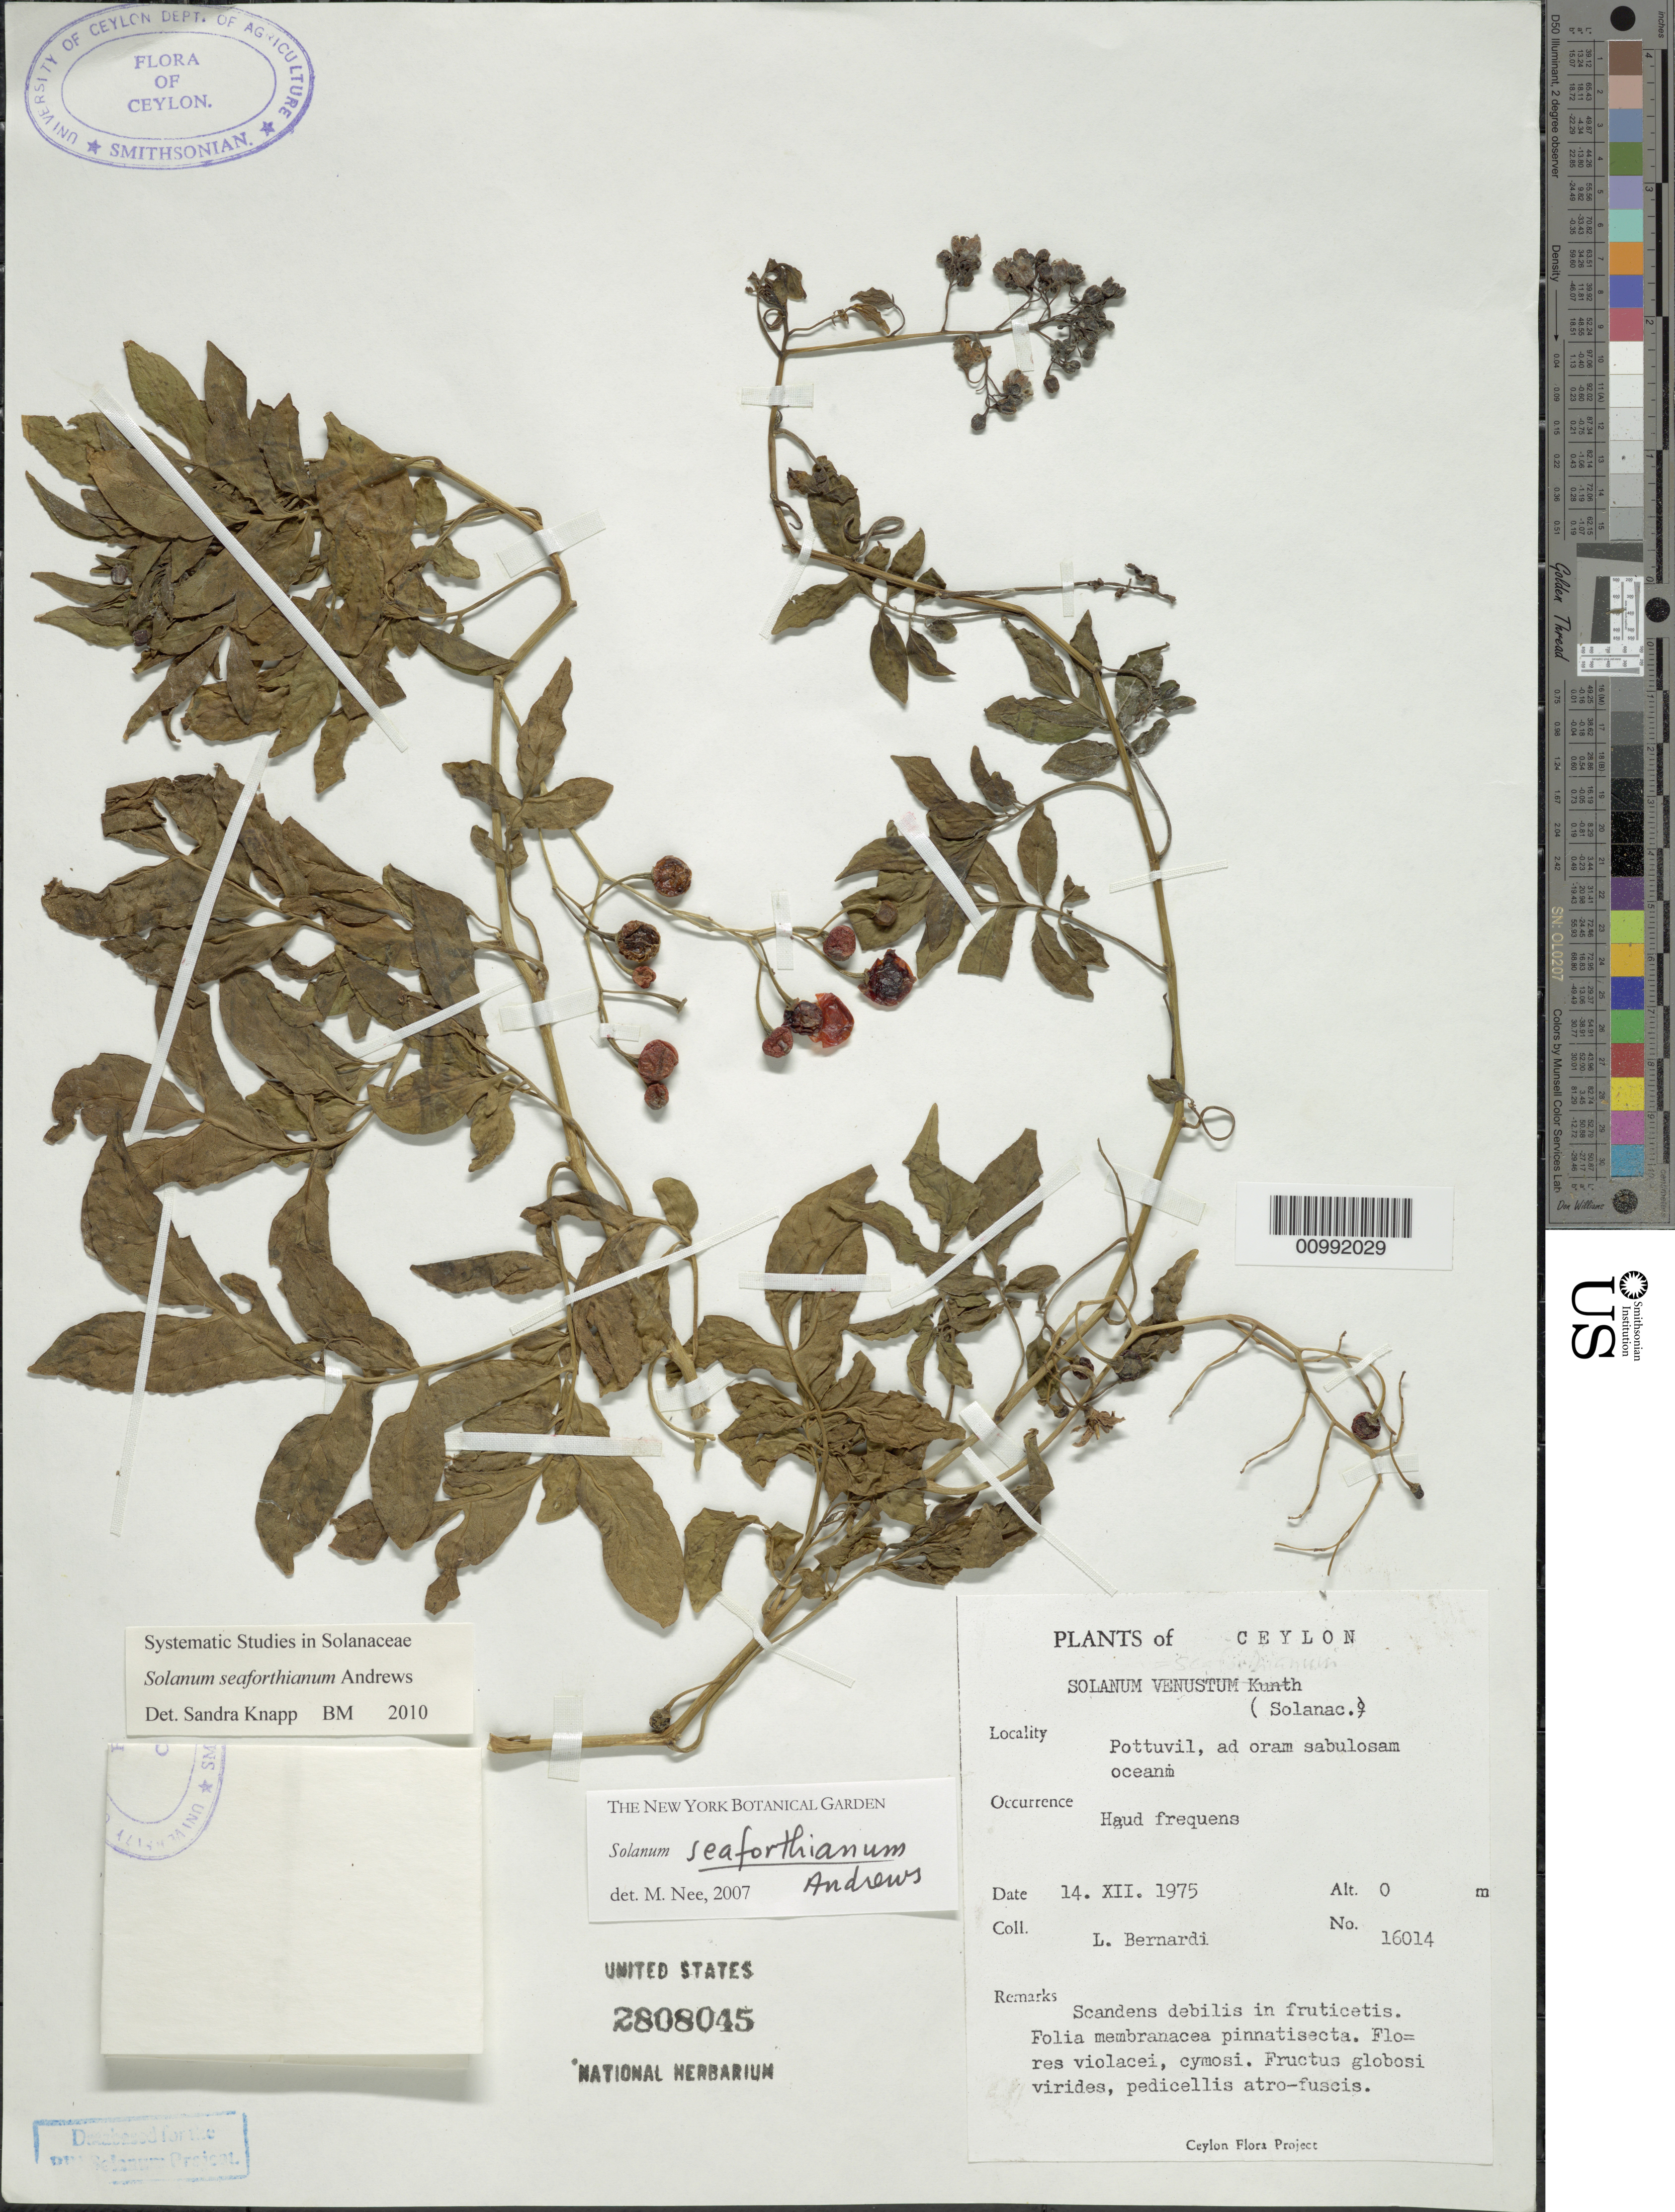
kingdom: Plantae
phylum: Tracheophyta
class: Magnoliopsida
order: Solanales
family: Solanaceae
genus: Solanum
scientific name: Solanum seaforthianum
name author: Andrews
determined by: Knapp, S. D.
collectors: L. Bernardi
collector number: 16014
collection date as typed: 14 Dec 1975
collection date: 1975-12-14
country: Sri Lanka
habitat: ad oram sabulosam oceani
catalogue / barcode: US 2808045